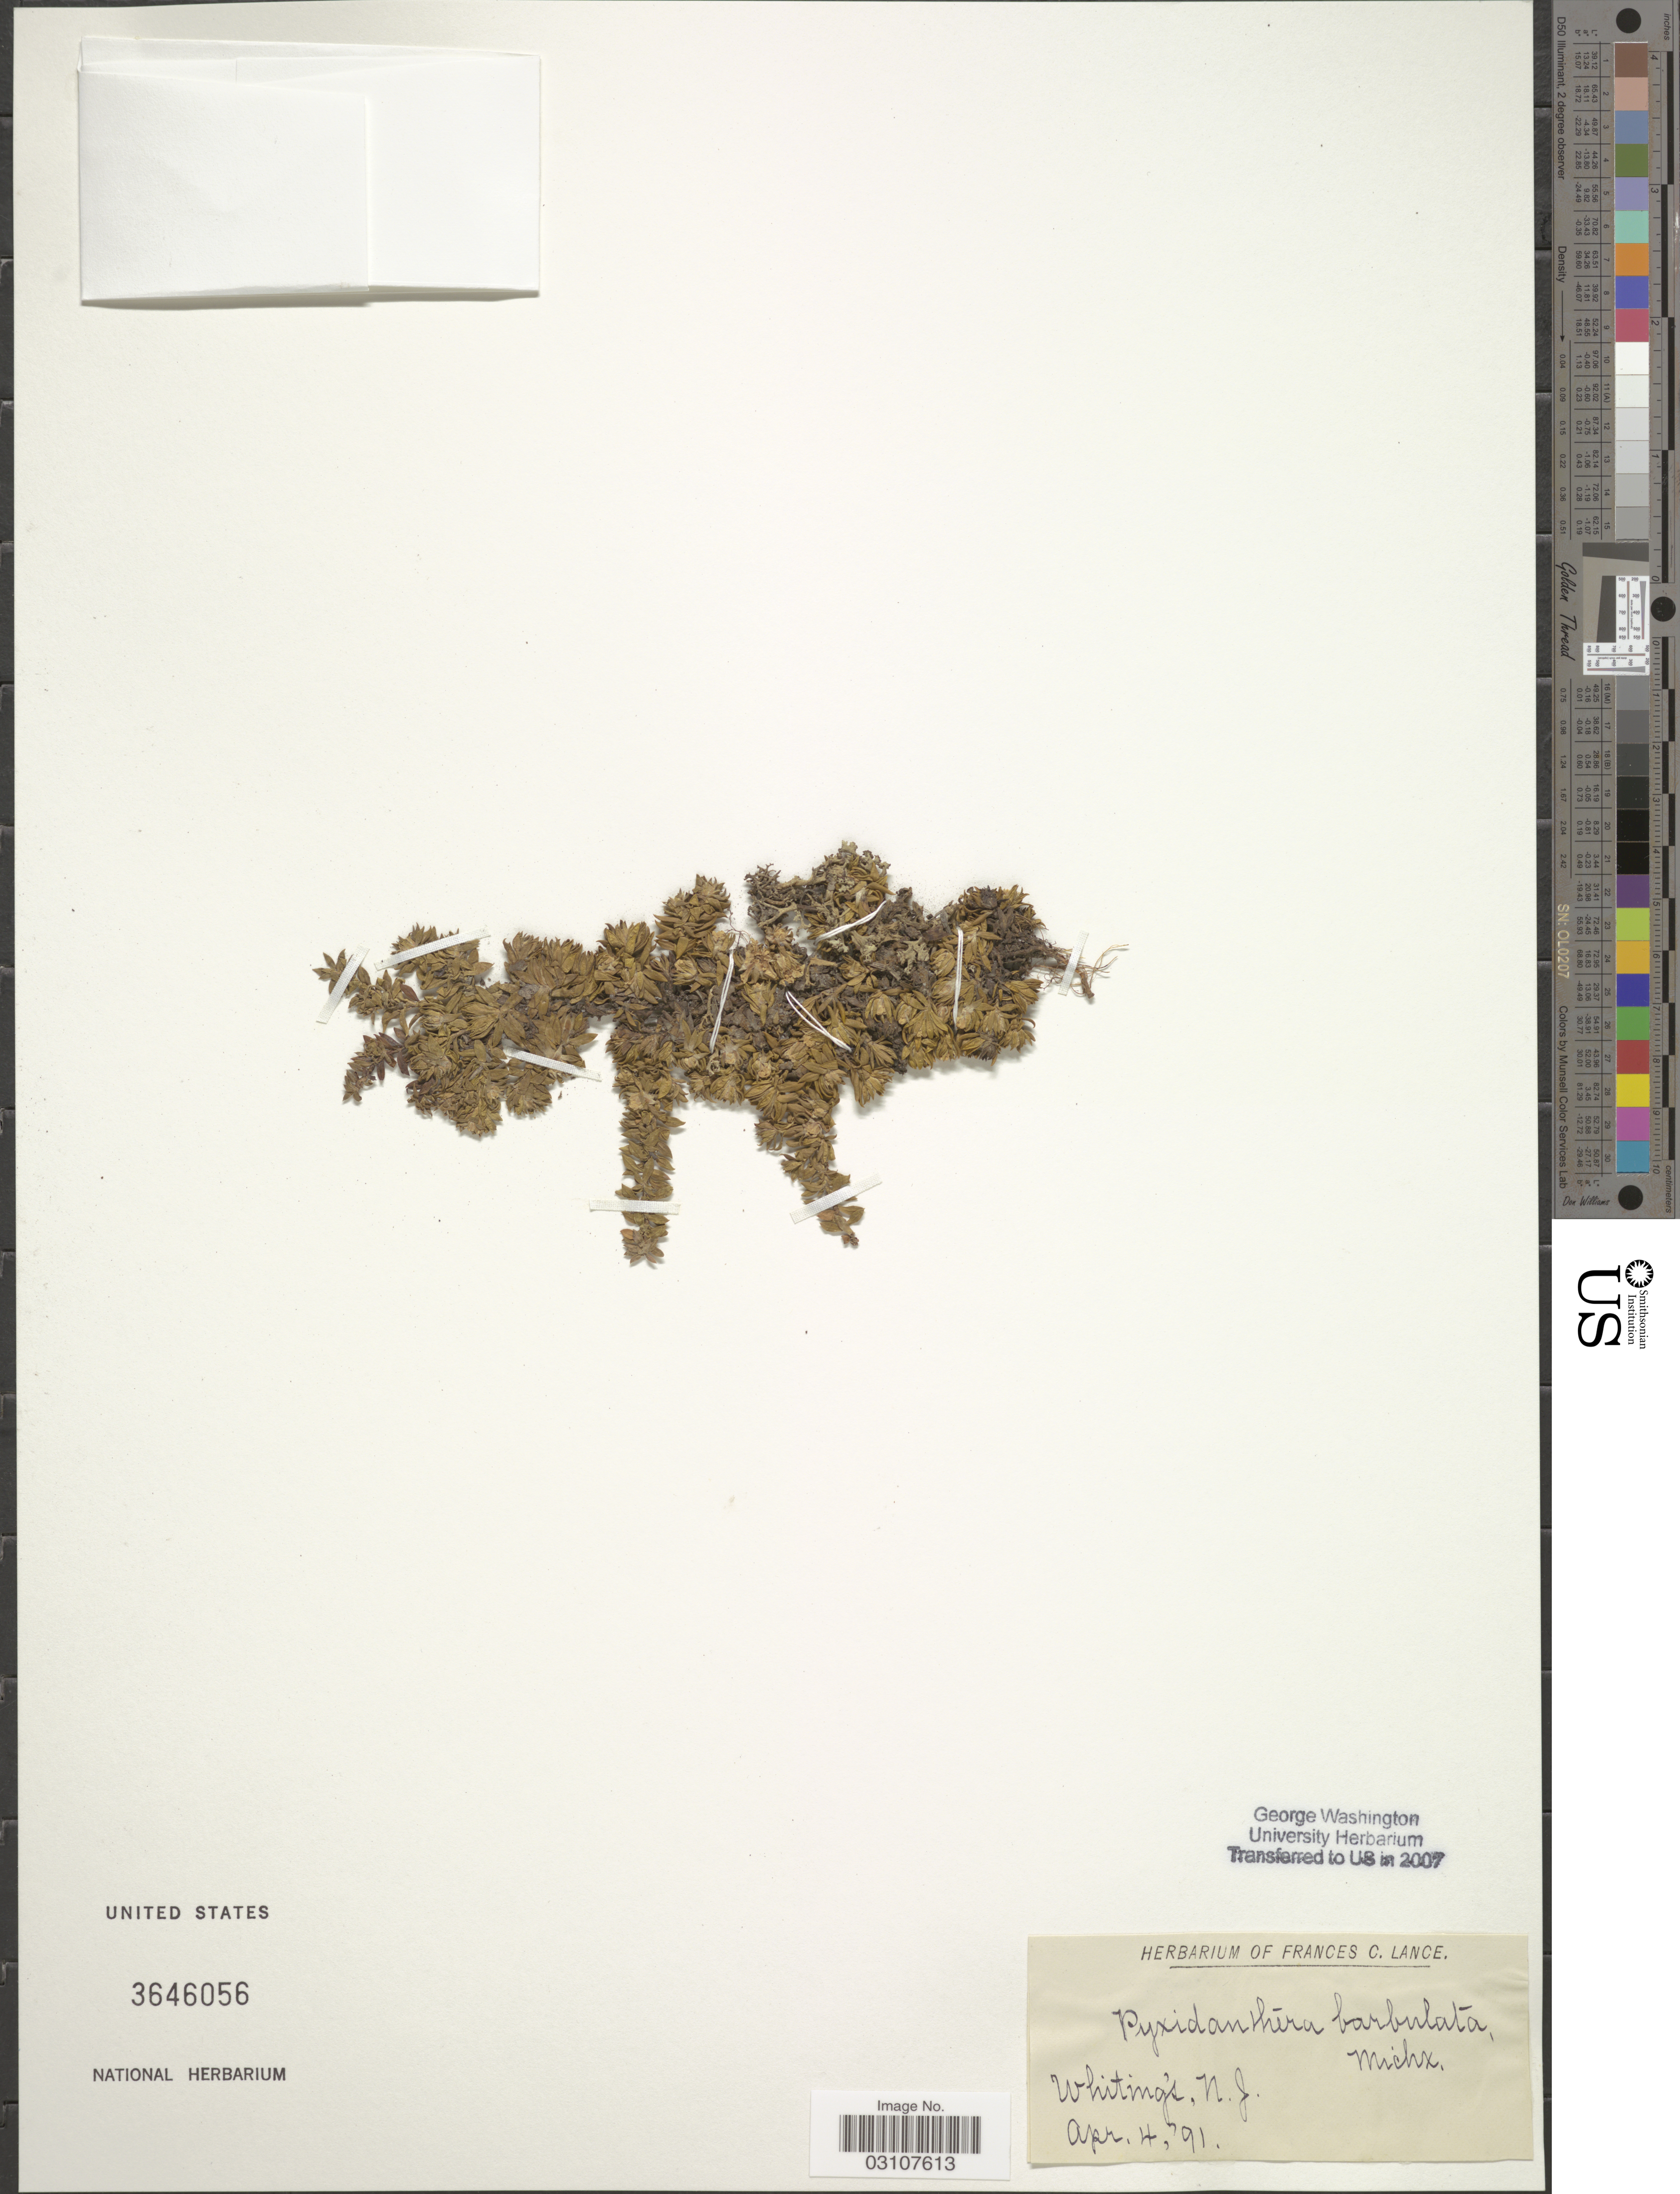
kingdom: Plantae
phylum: Tracheophyta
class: Magnoliopsida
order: Ericales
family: Diapensiaceae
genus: Pyxidanthera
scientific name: Pyxidanthera barbulata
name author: Michx.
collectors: ex herb. Frances C. Lance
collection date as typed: Transcribed d/m/y: 4/4/91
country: United States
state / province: New Jersey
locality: Whiting's.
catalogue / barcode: US 3646056